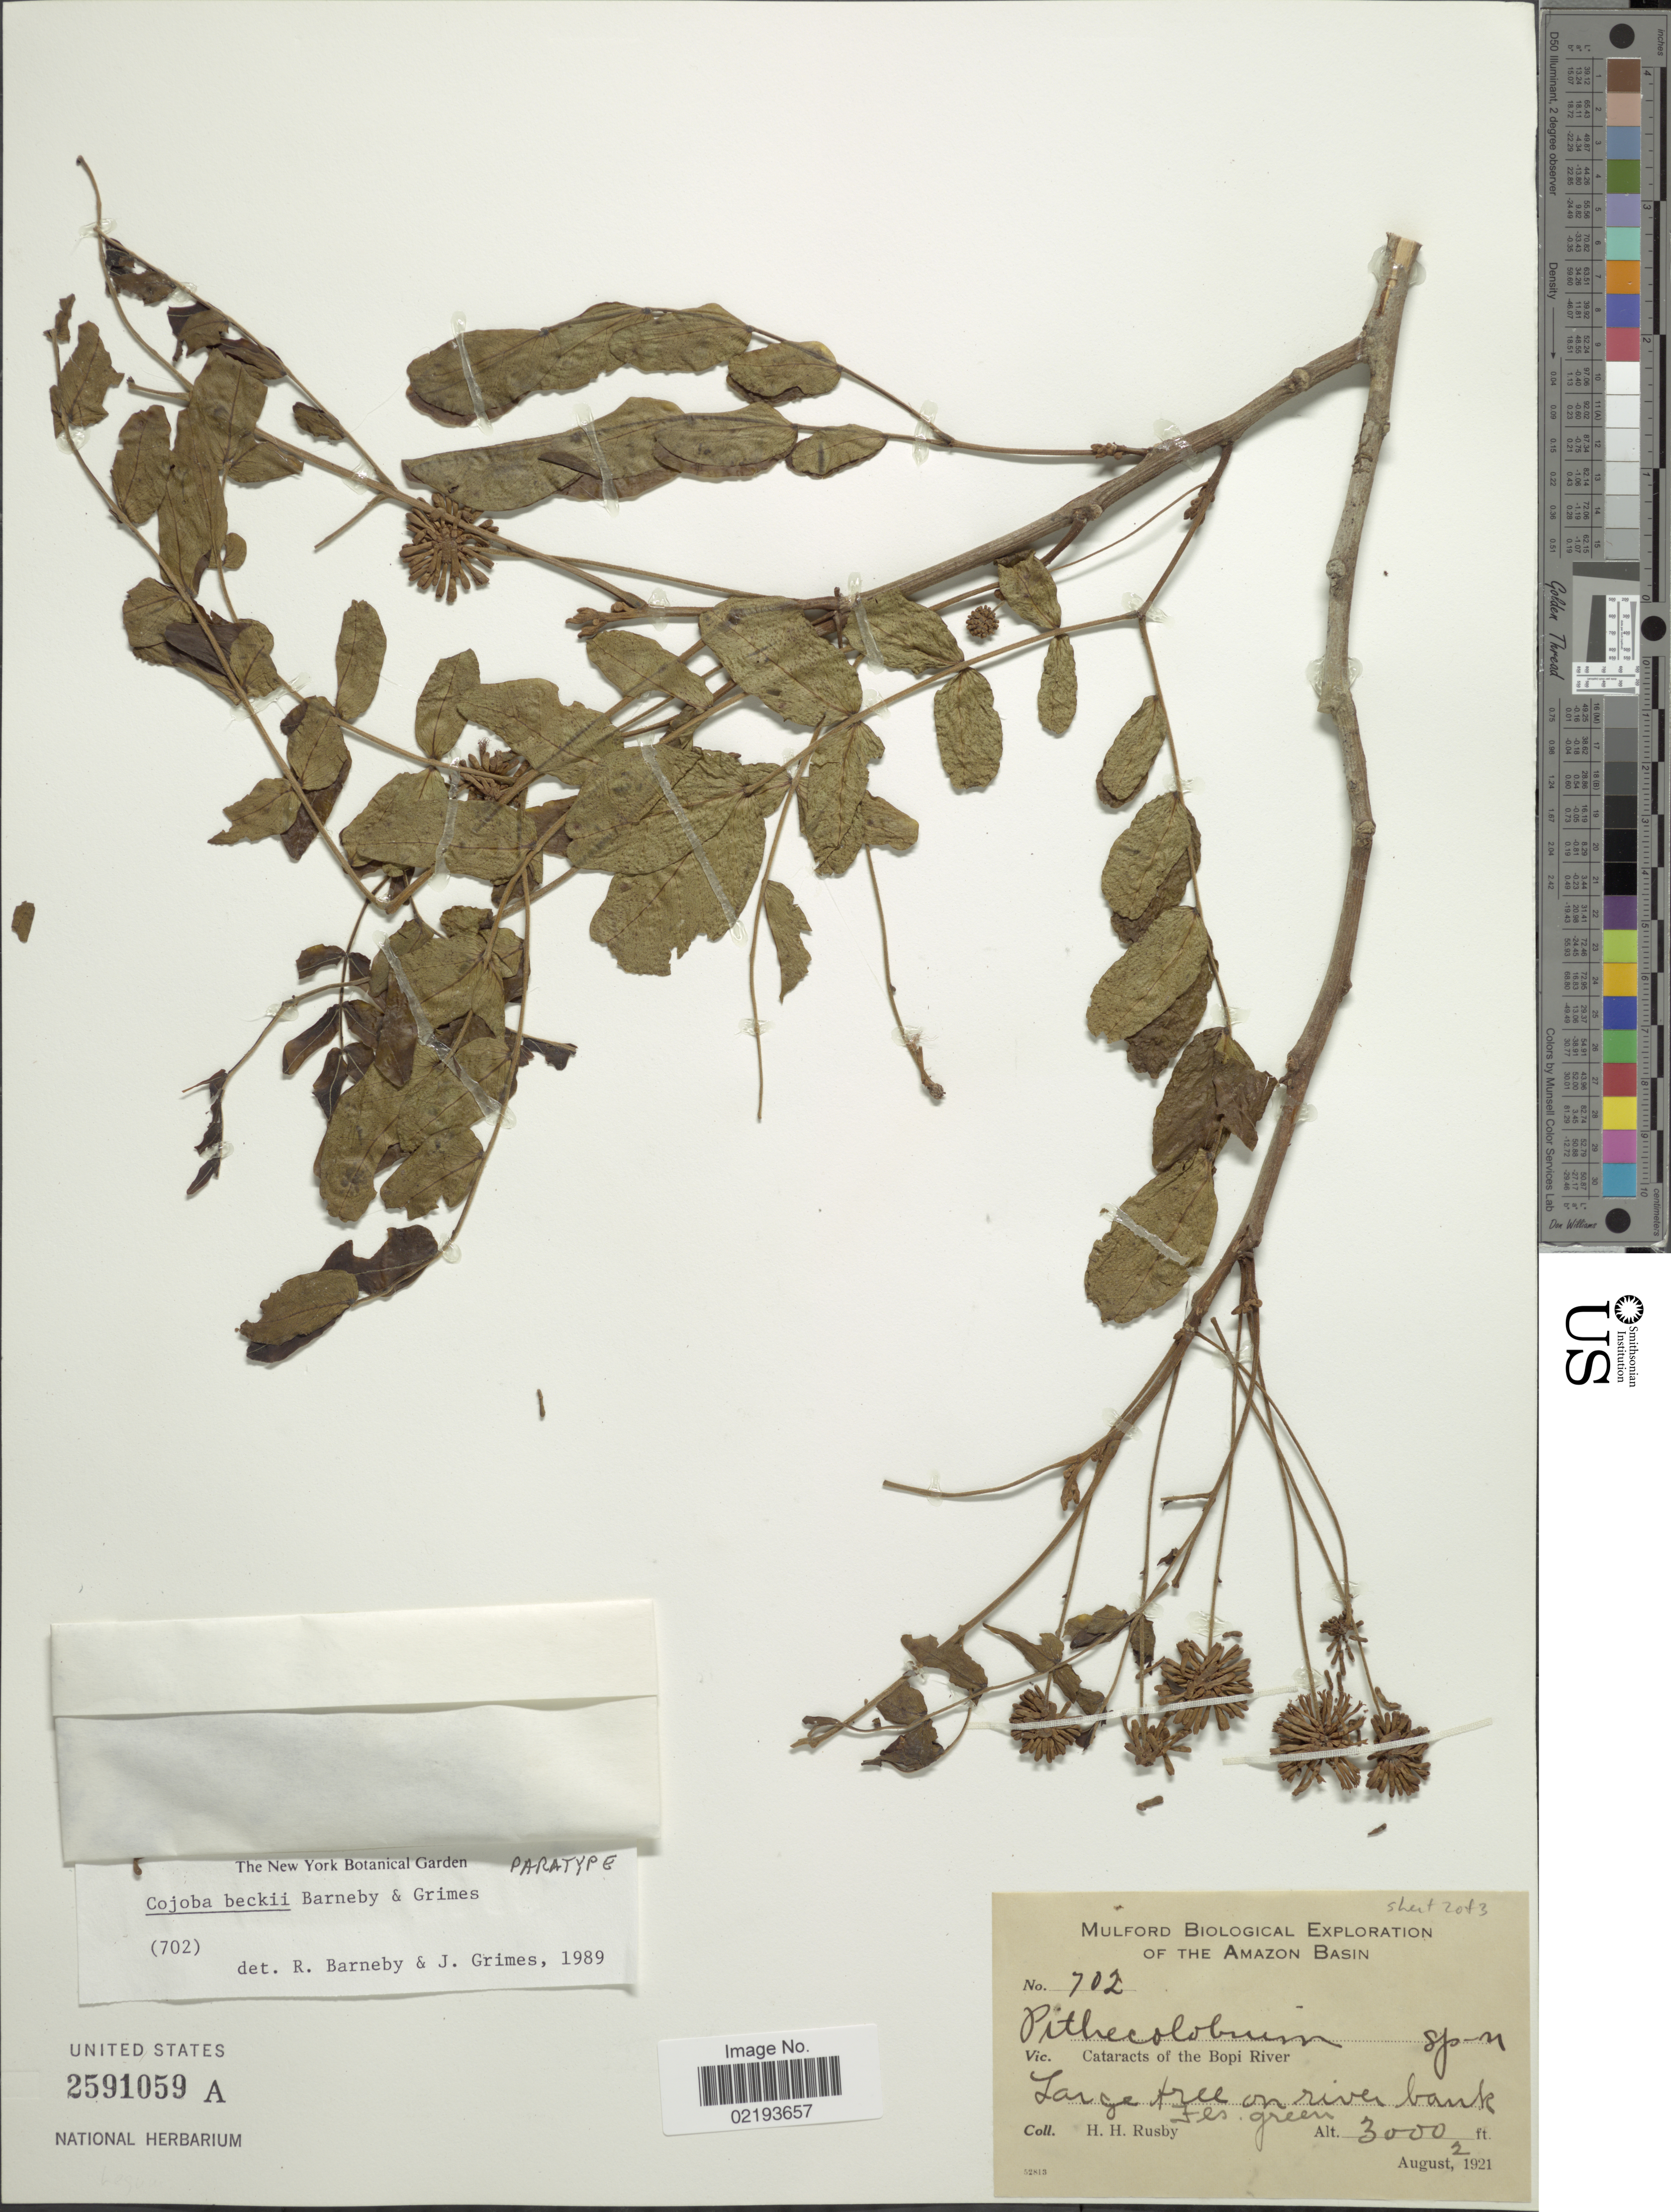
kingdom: Plantae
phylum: Tracheophyta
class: Magnoliopsida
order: Fabales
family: Fabaceae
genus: Cojoba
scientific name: Cojoba beckii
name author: Barneby & J.W. Grimes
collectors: H. H. Rusby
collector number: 702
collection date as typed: August 2, 1921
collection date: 1921-08-02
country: Bolivia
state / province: La Paz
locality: Cataracts of the Bopi River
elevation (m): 914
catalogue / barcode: US 2591059A